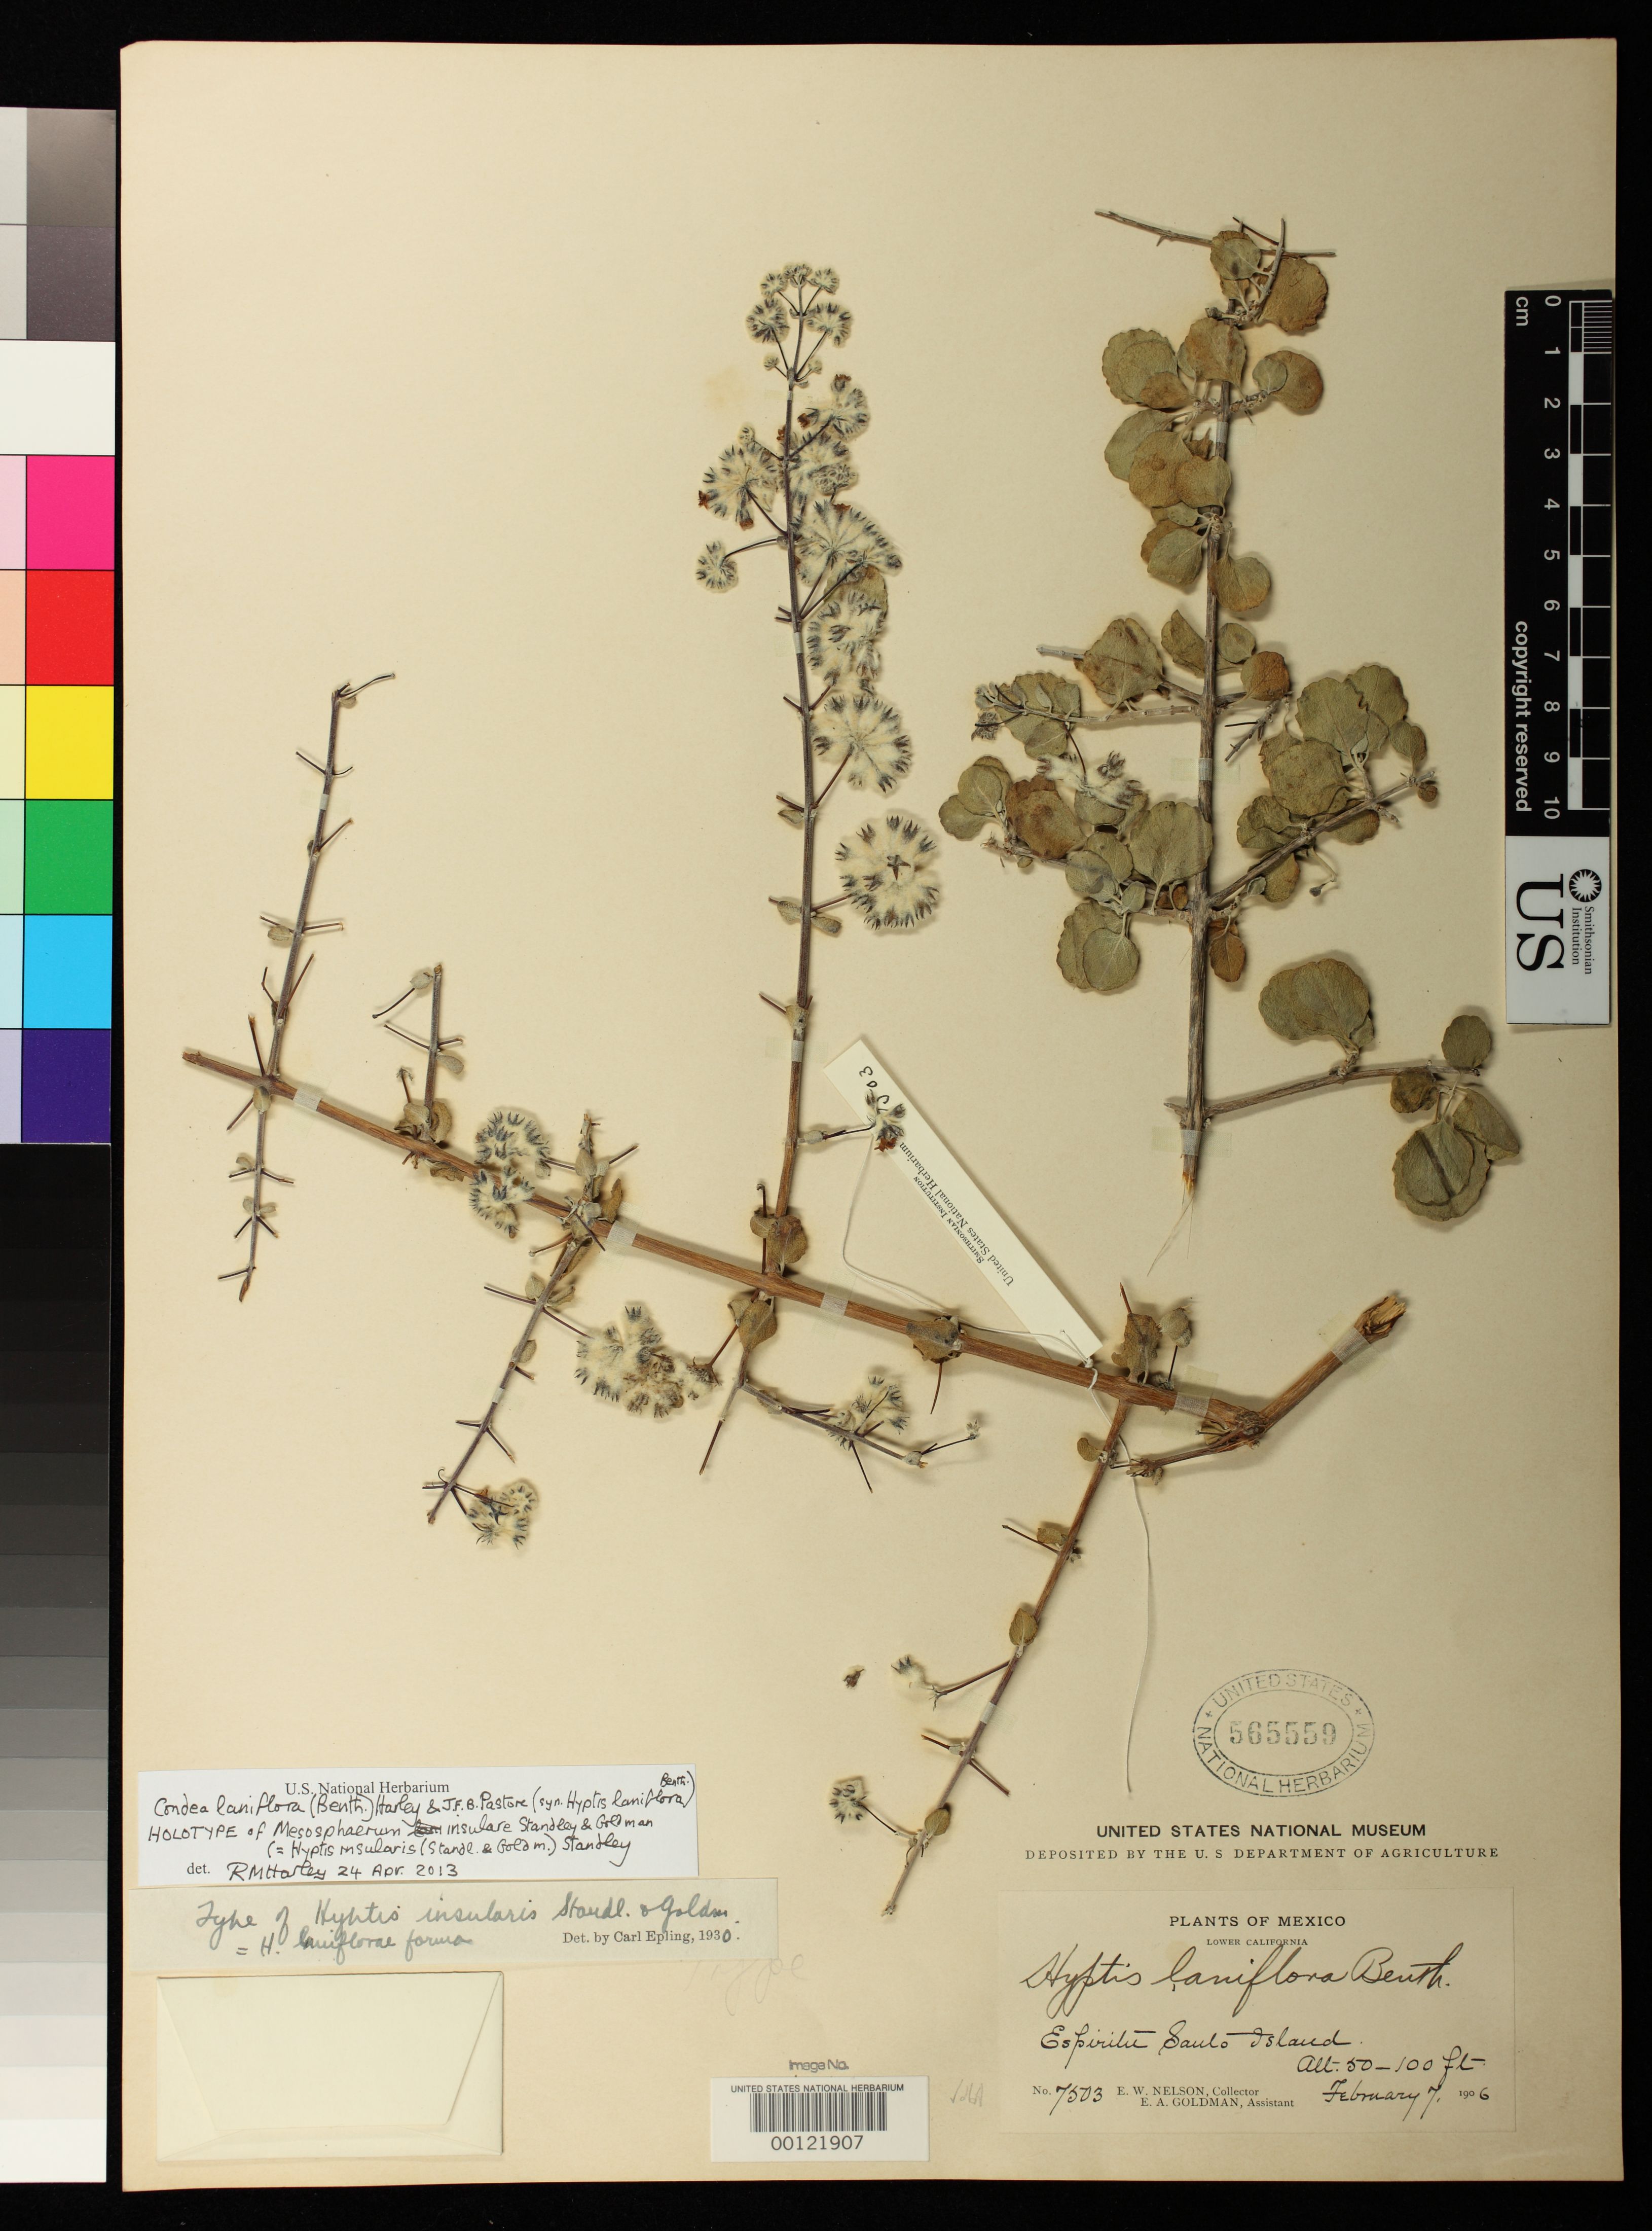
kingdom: Plantae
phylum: Tracheophyta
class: Magnoliopsida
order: Lamiales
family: Lamiaceae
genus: Mesosphaerum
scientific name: Mesosphaerum insulare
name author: Standl. & Goldman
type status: Holotype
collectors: E. W. Nelson & E. A. Goldman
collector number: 7503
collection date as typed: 07 Feb 1906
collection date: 1906-02-07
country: Mexico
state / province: Baja California Sur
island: Espirito Santo Island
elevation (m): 15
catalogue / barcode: US 565559